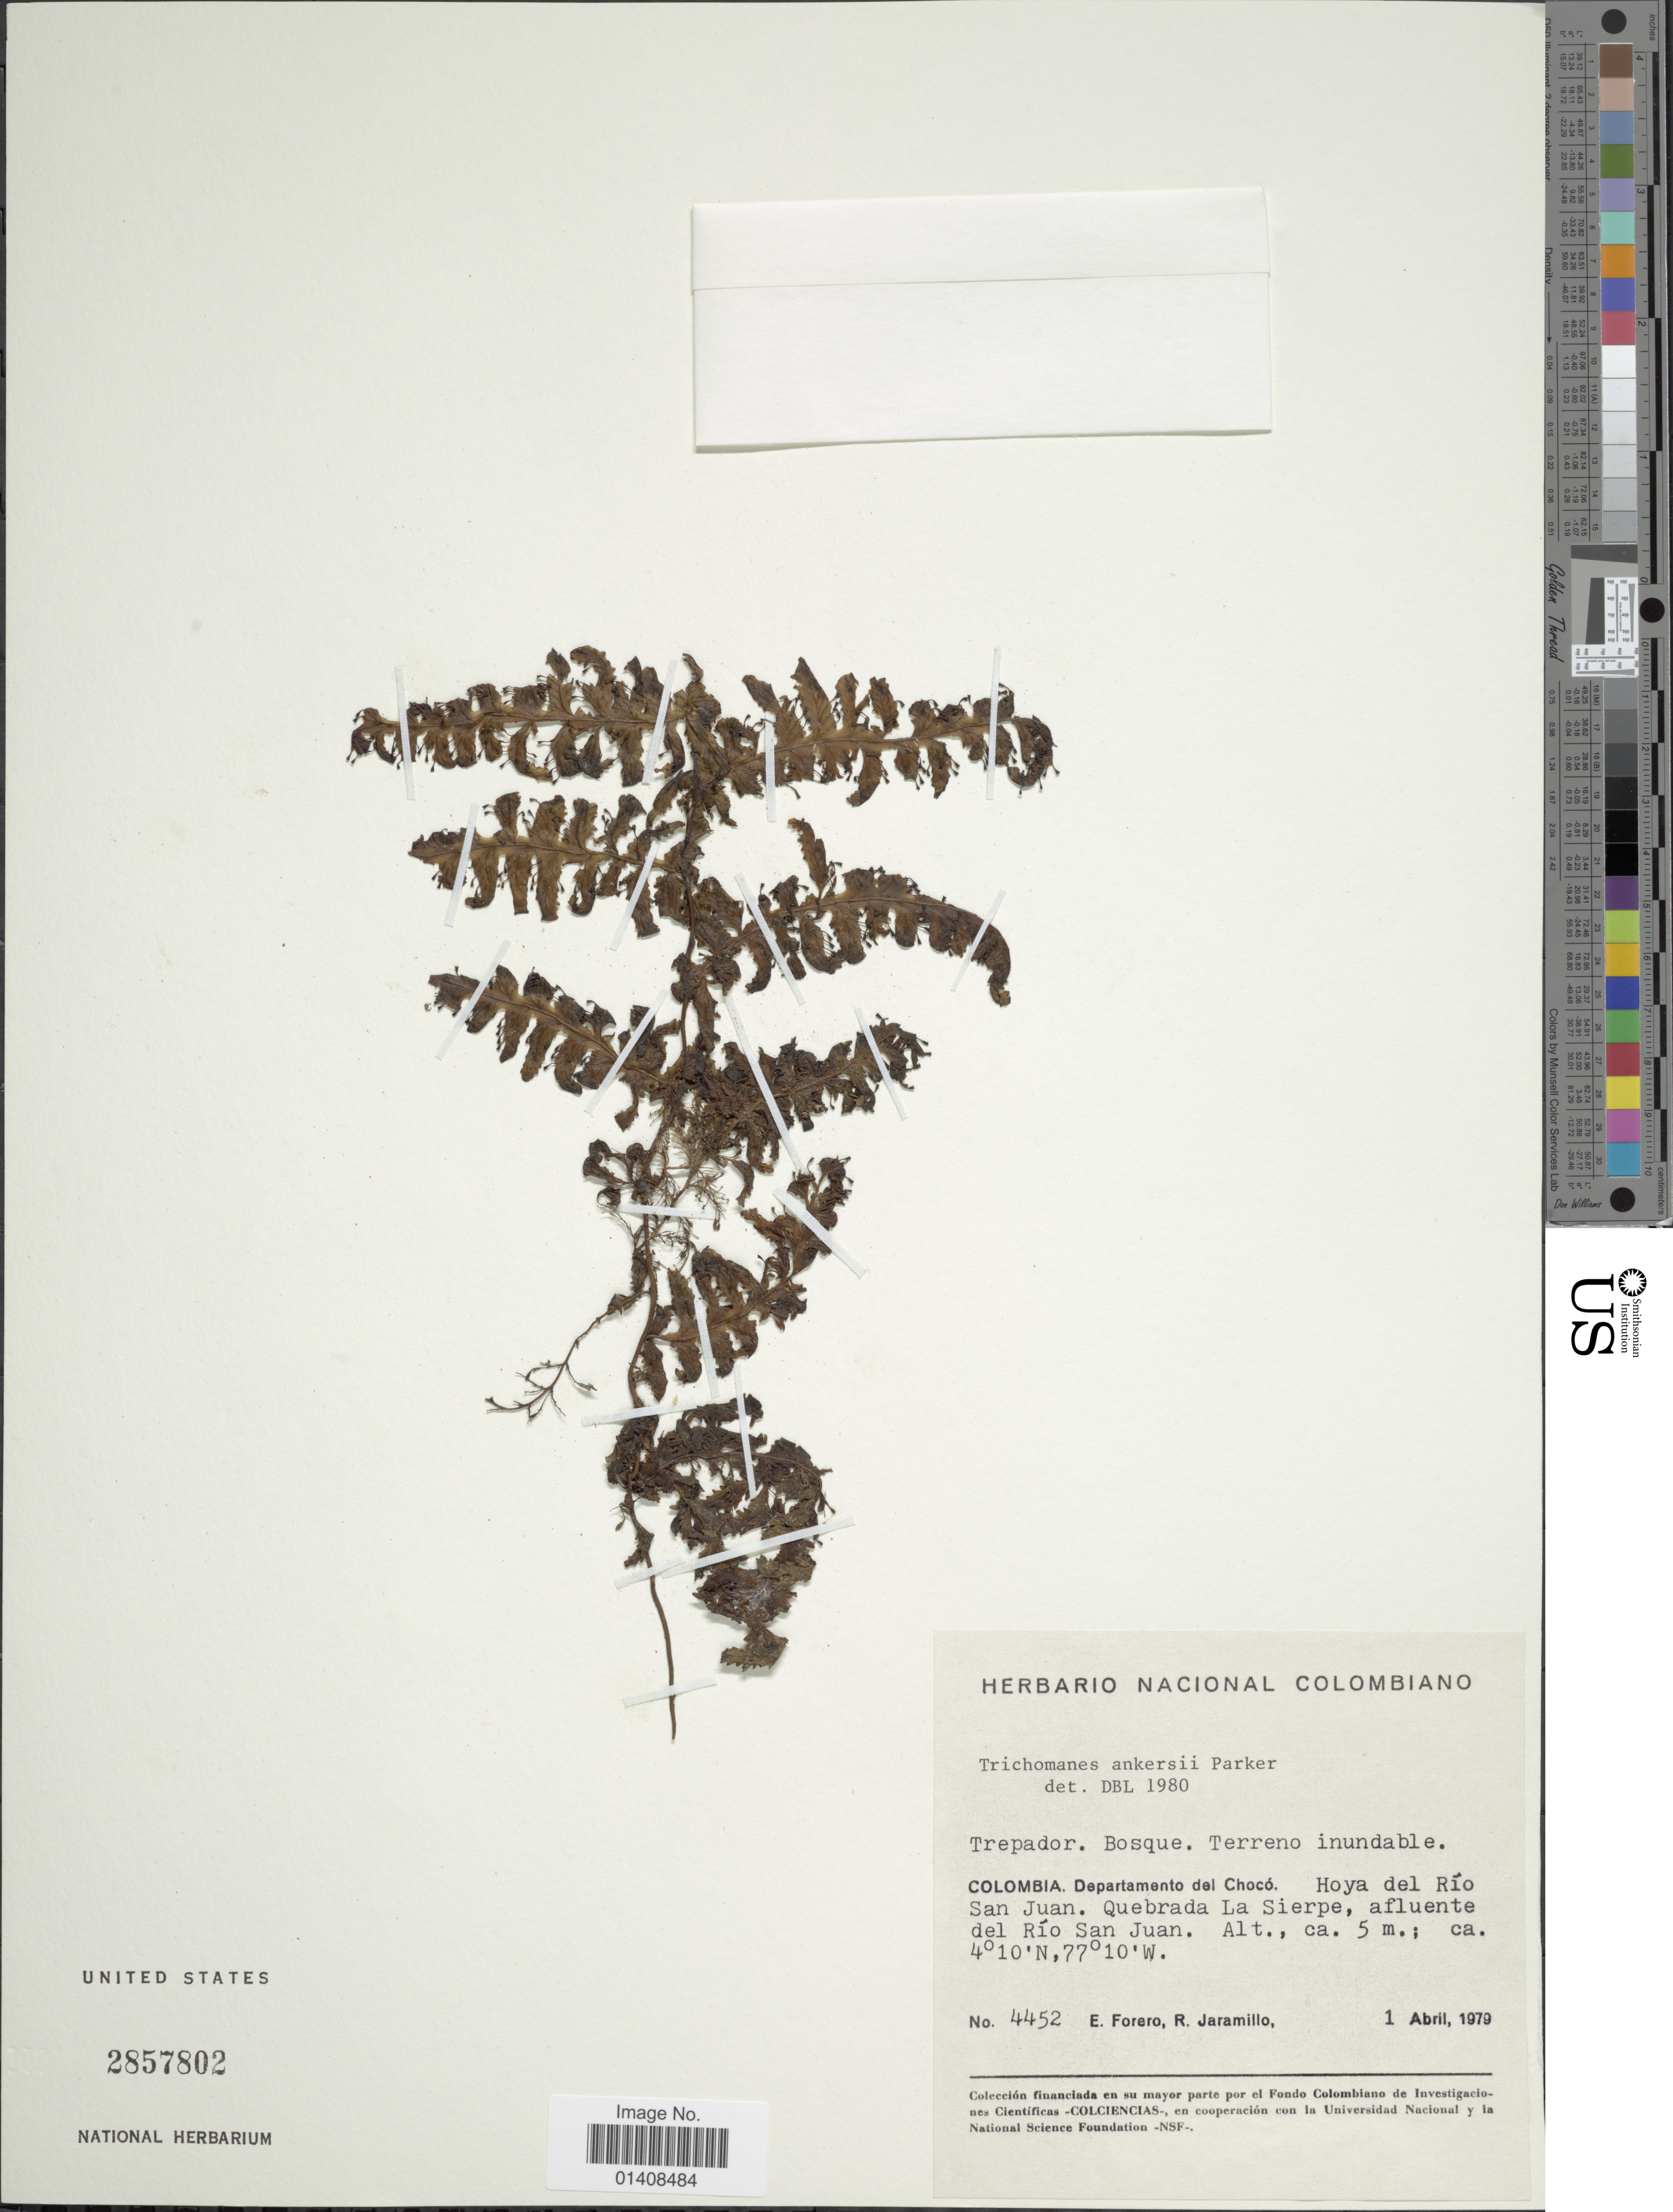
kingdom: Plantae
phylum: Tracheophyta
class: Polypodiopsida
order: Hymenophyllales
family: Hymenophyllaceae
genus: Trichomanes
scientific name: Trichomanes ankersii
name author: C. Parker ex Hook. & Grev.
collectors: E. Forero & R. Jaramillo M.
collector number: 4452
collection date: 1979-04-01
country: Colombia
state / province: Chocó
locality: Departamento del Choco. Hoya del Rio San Juan. Quebrada la Sierpe, del Rio San Juan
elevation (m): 5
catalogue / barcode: US 2857802